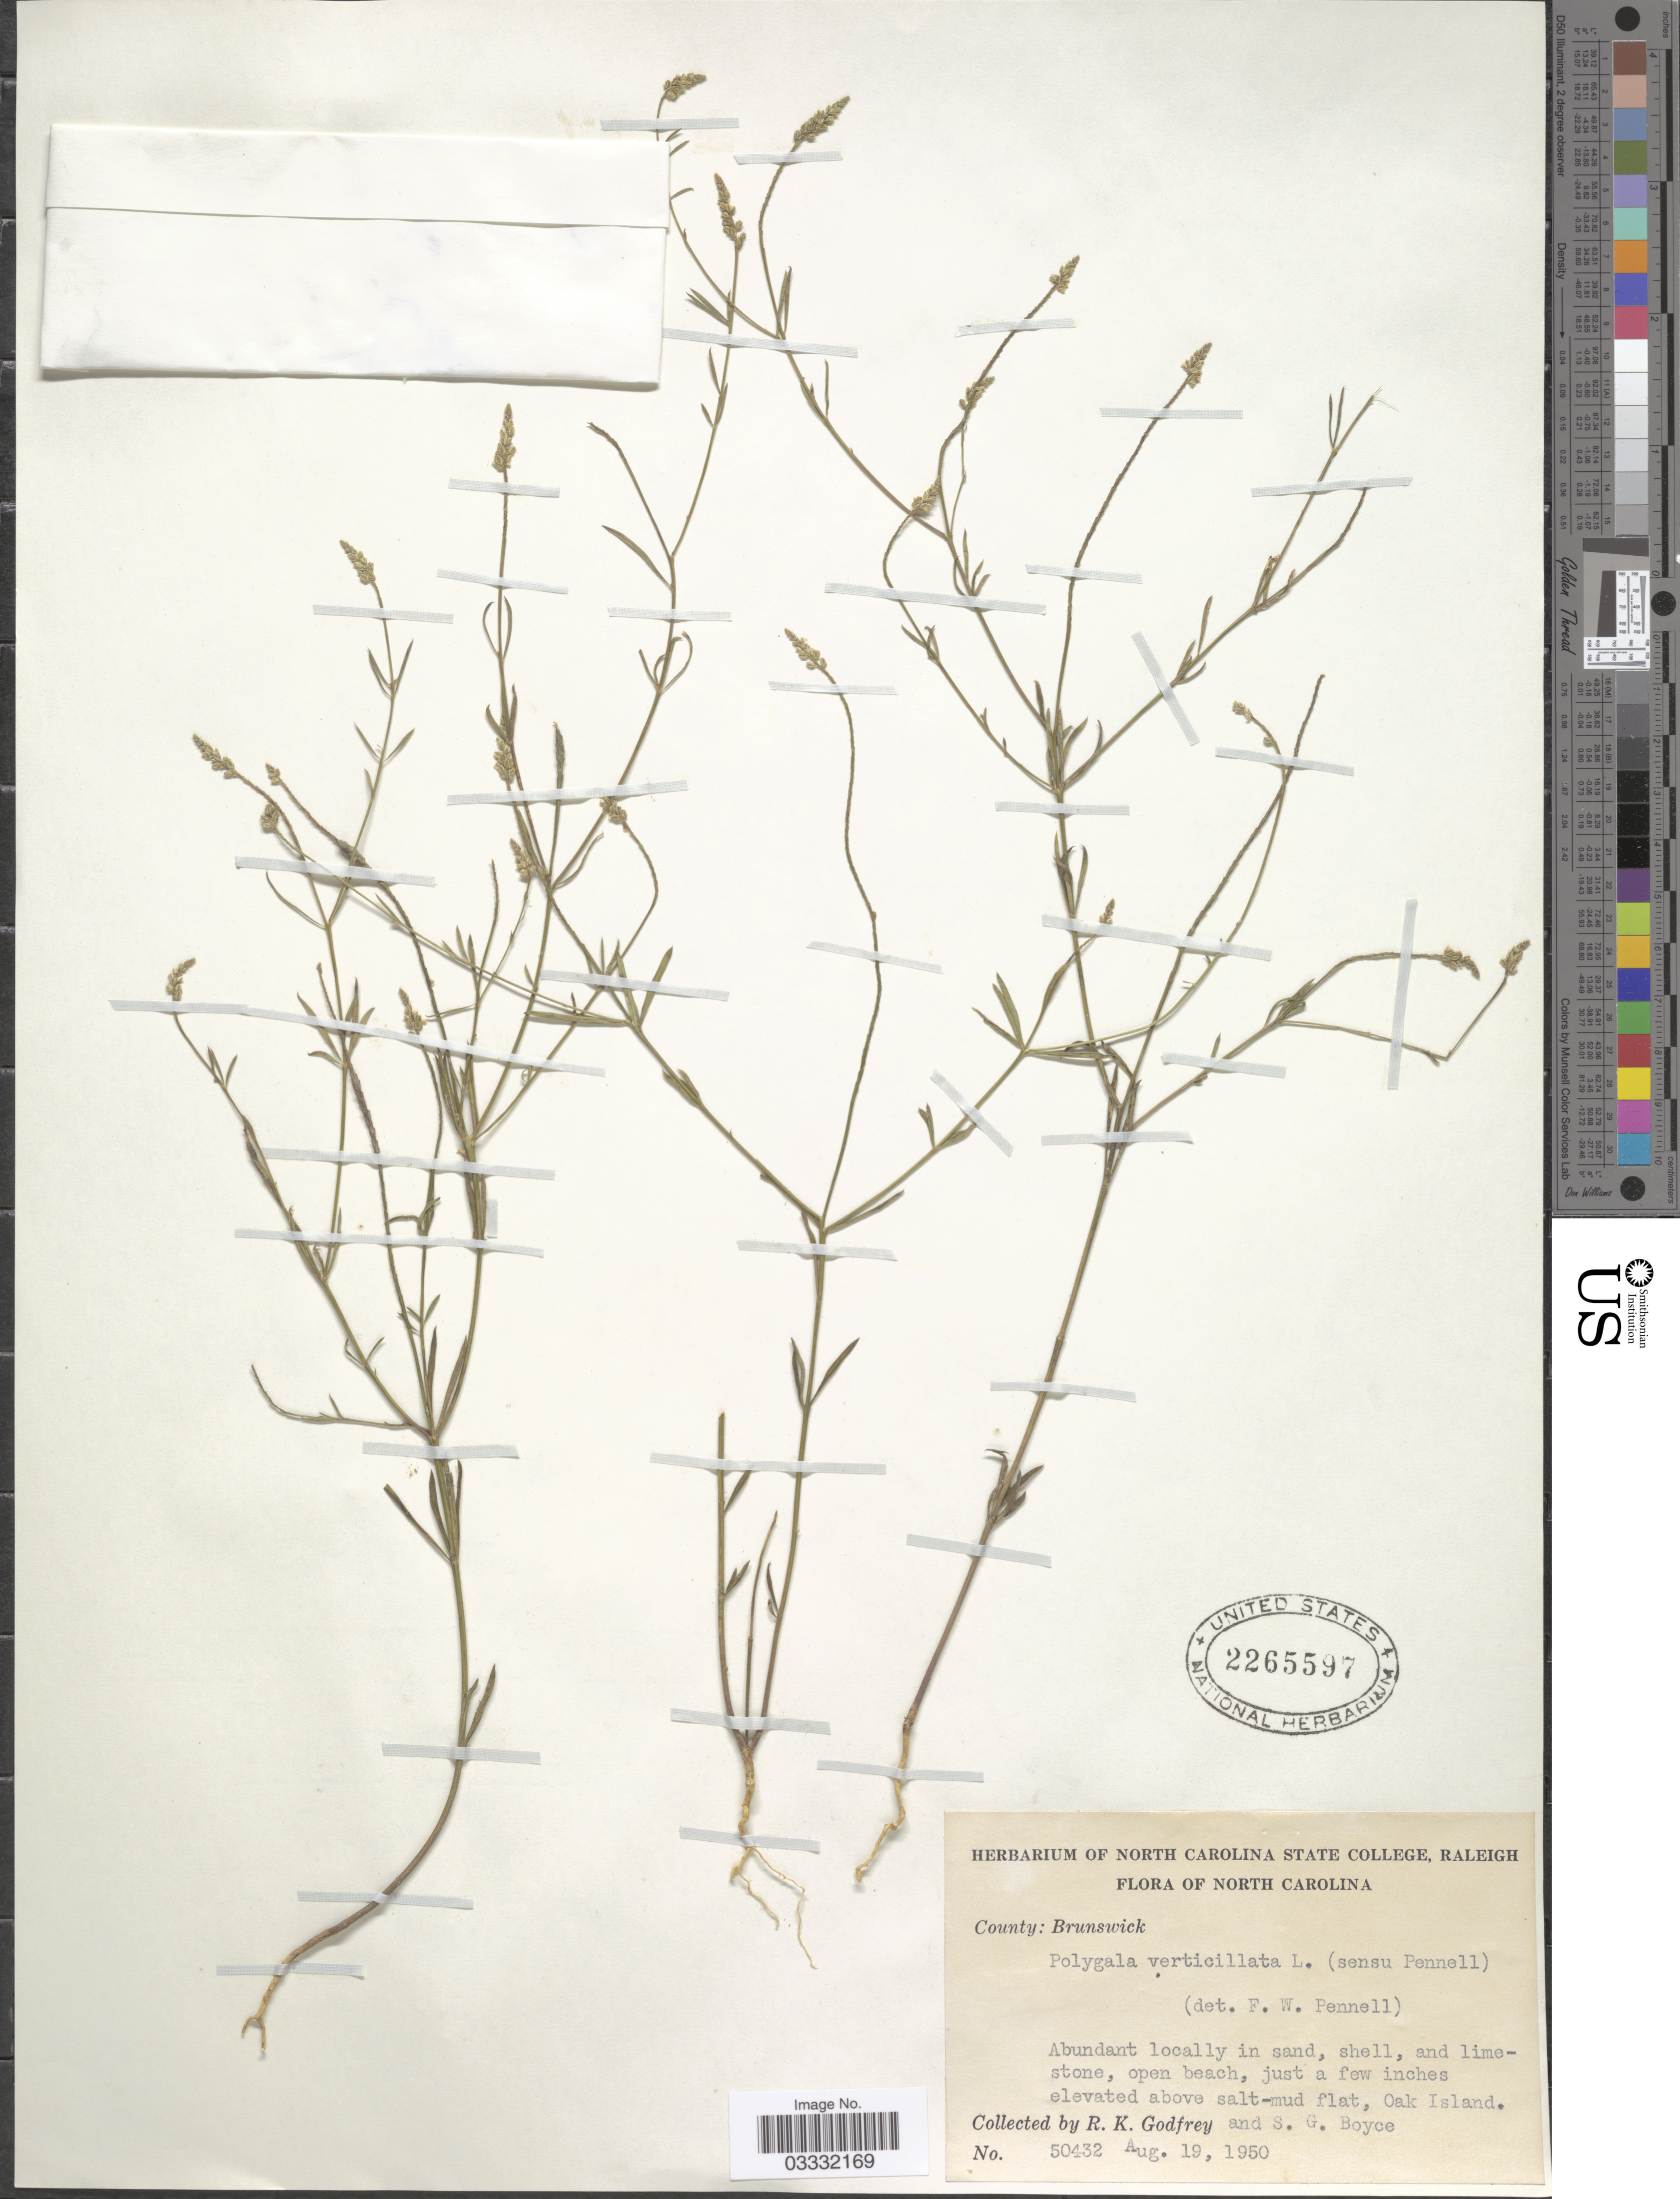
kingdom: Plantae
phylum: Tracheophyta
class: Magnoliopsida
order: Fabales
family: Polygalaceae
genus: Polygala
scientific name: Polygala verticillata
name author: L.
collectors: R. K. Godfrey & S. Boyce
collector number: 50432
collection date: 1950-08-19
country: United States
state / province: North Carolina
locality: County: Brunswick. Oak Island.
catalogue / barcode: US 2265597